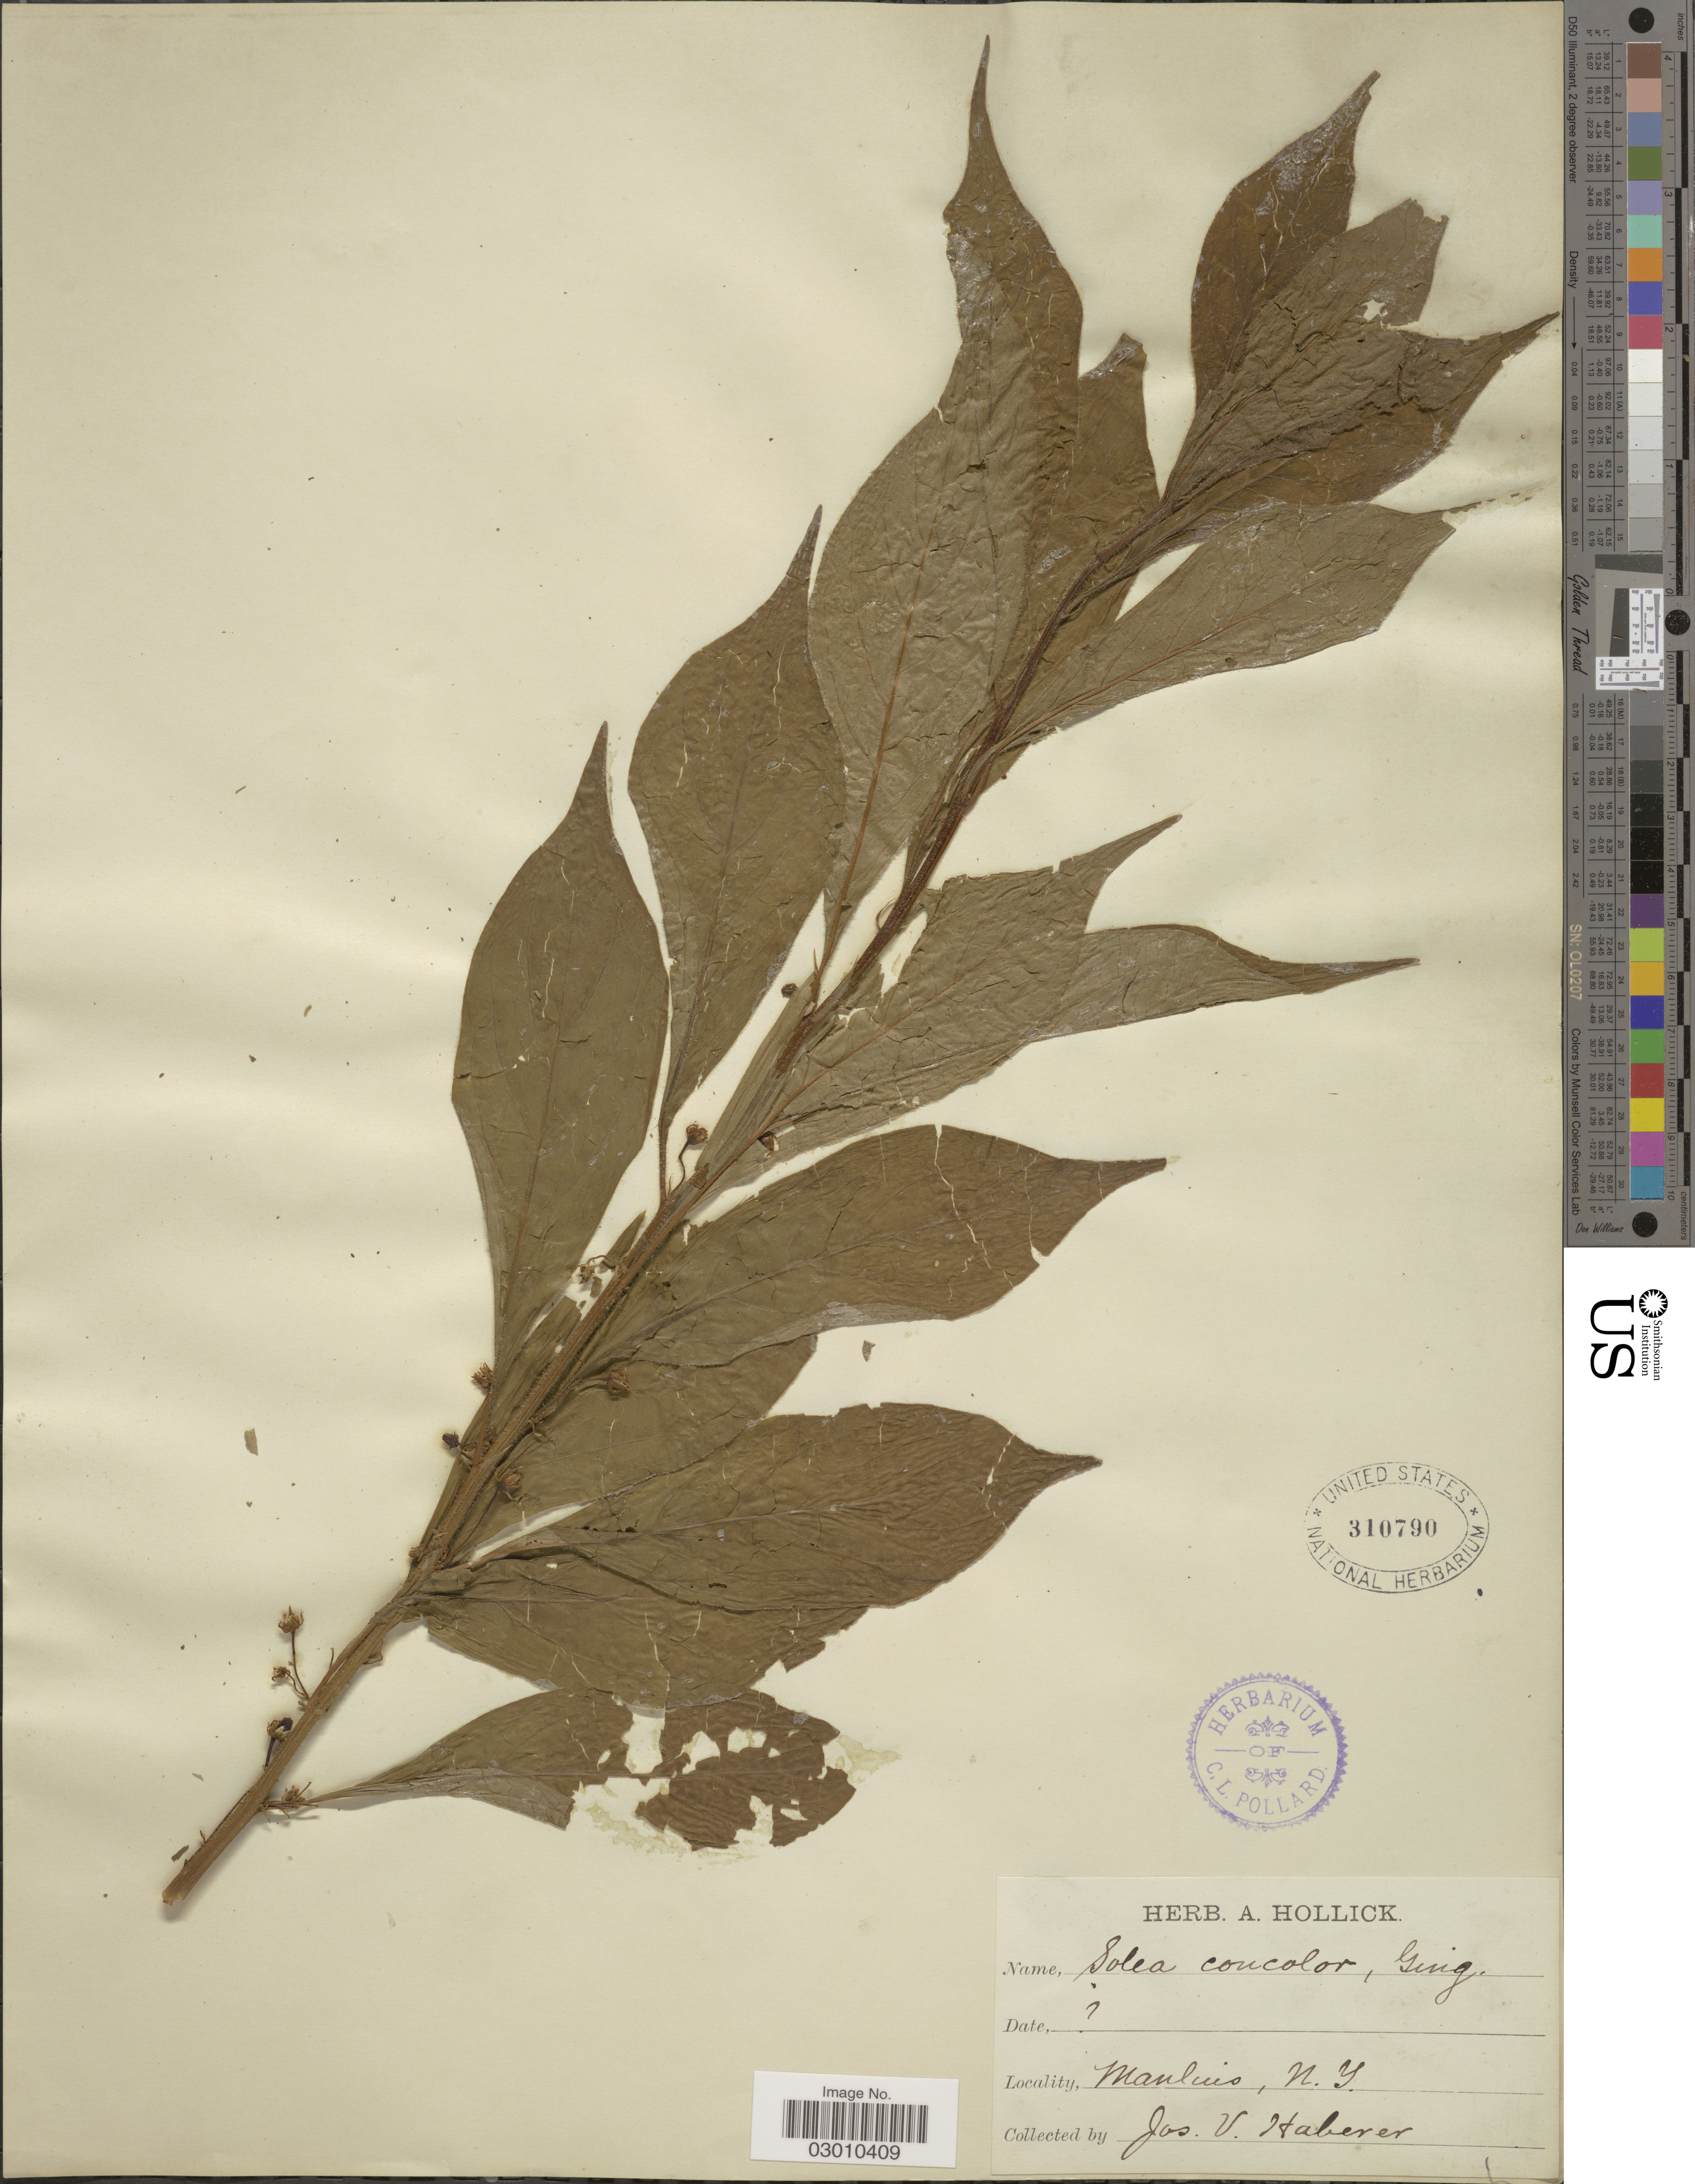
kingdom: Plantae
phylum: Tracheophyta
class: Magnoliopsida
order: Malpighiales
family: Violaceae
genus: Cubelium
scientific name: Cubelium concolor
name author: (T.F. Forst.) Raf. ex Britton & A. Br.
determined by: Strong, Mark T., (BOT), Smithsonian Institution - National Museum of Natural History (UNITED STATES)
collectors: J. V. Haberer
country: United States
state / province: New York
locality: Manluis.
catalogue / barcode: US 310790